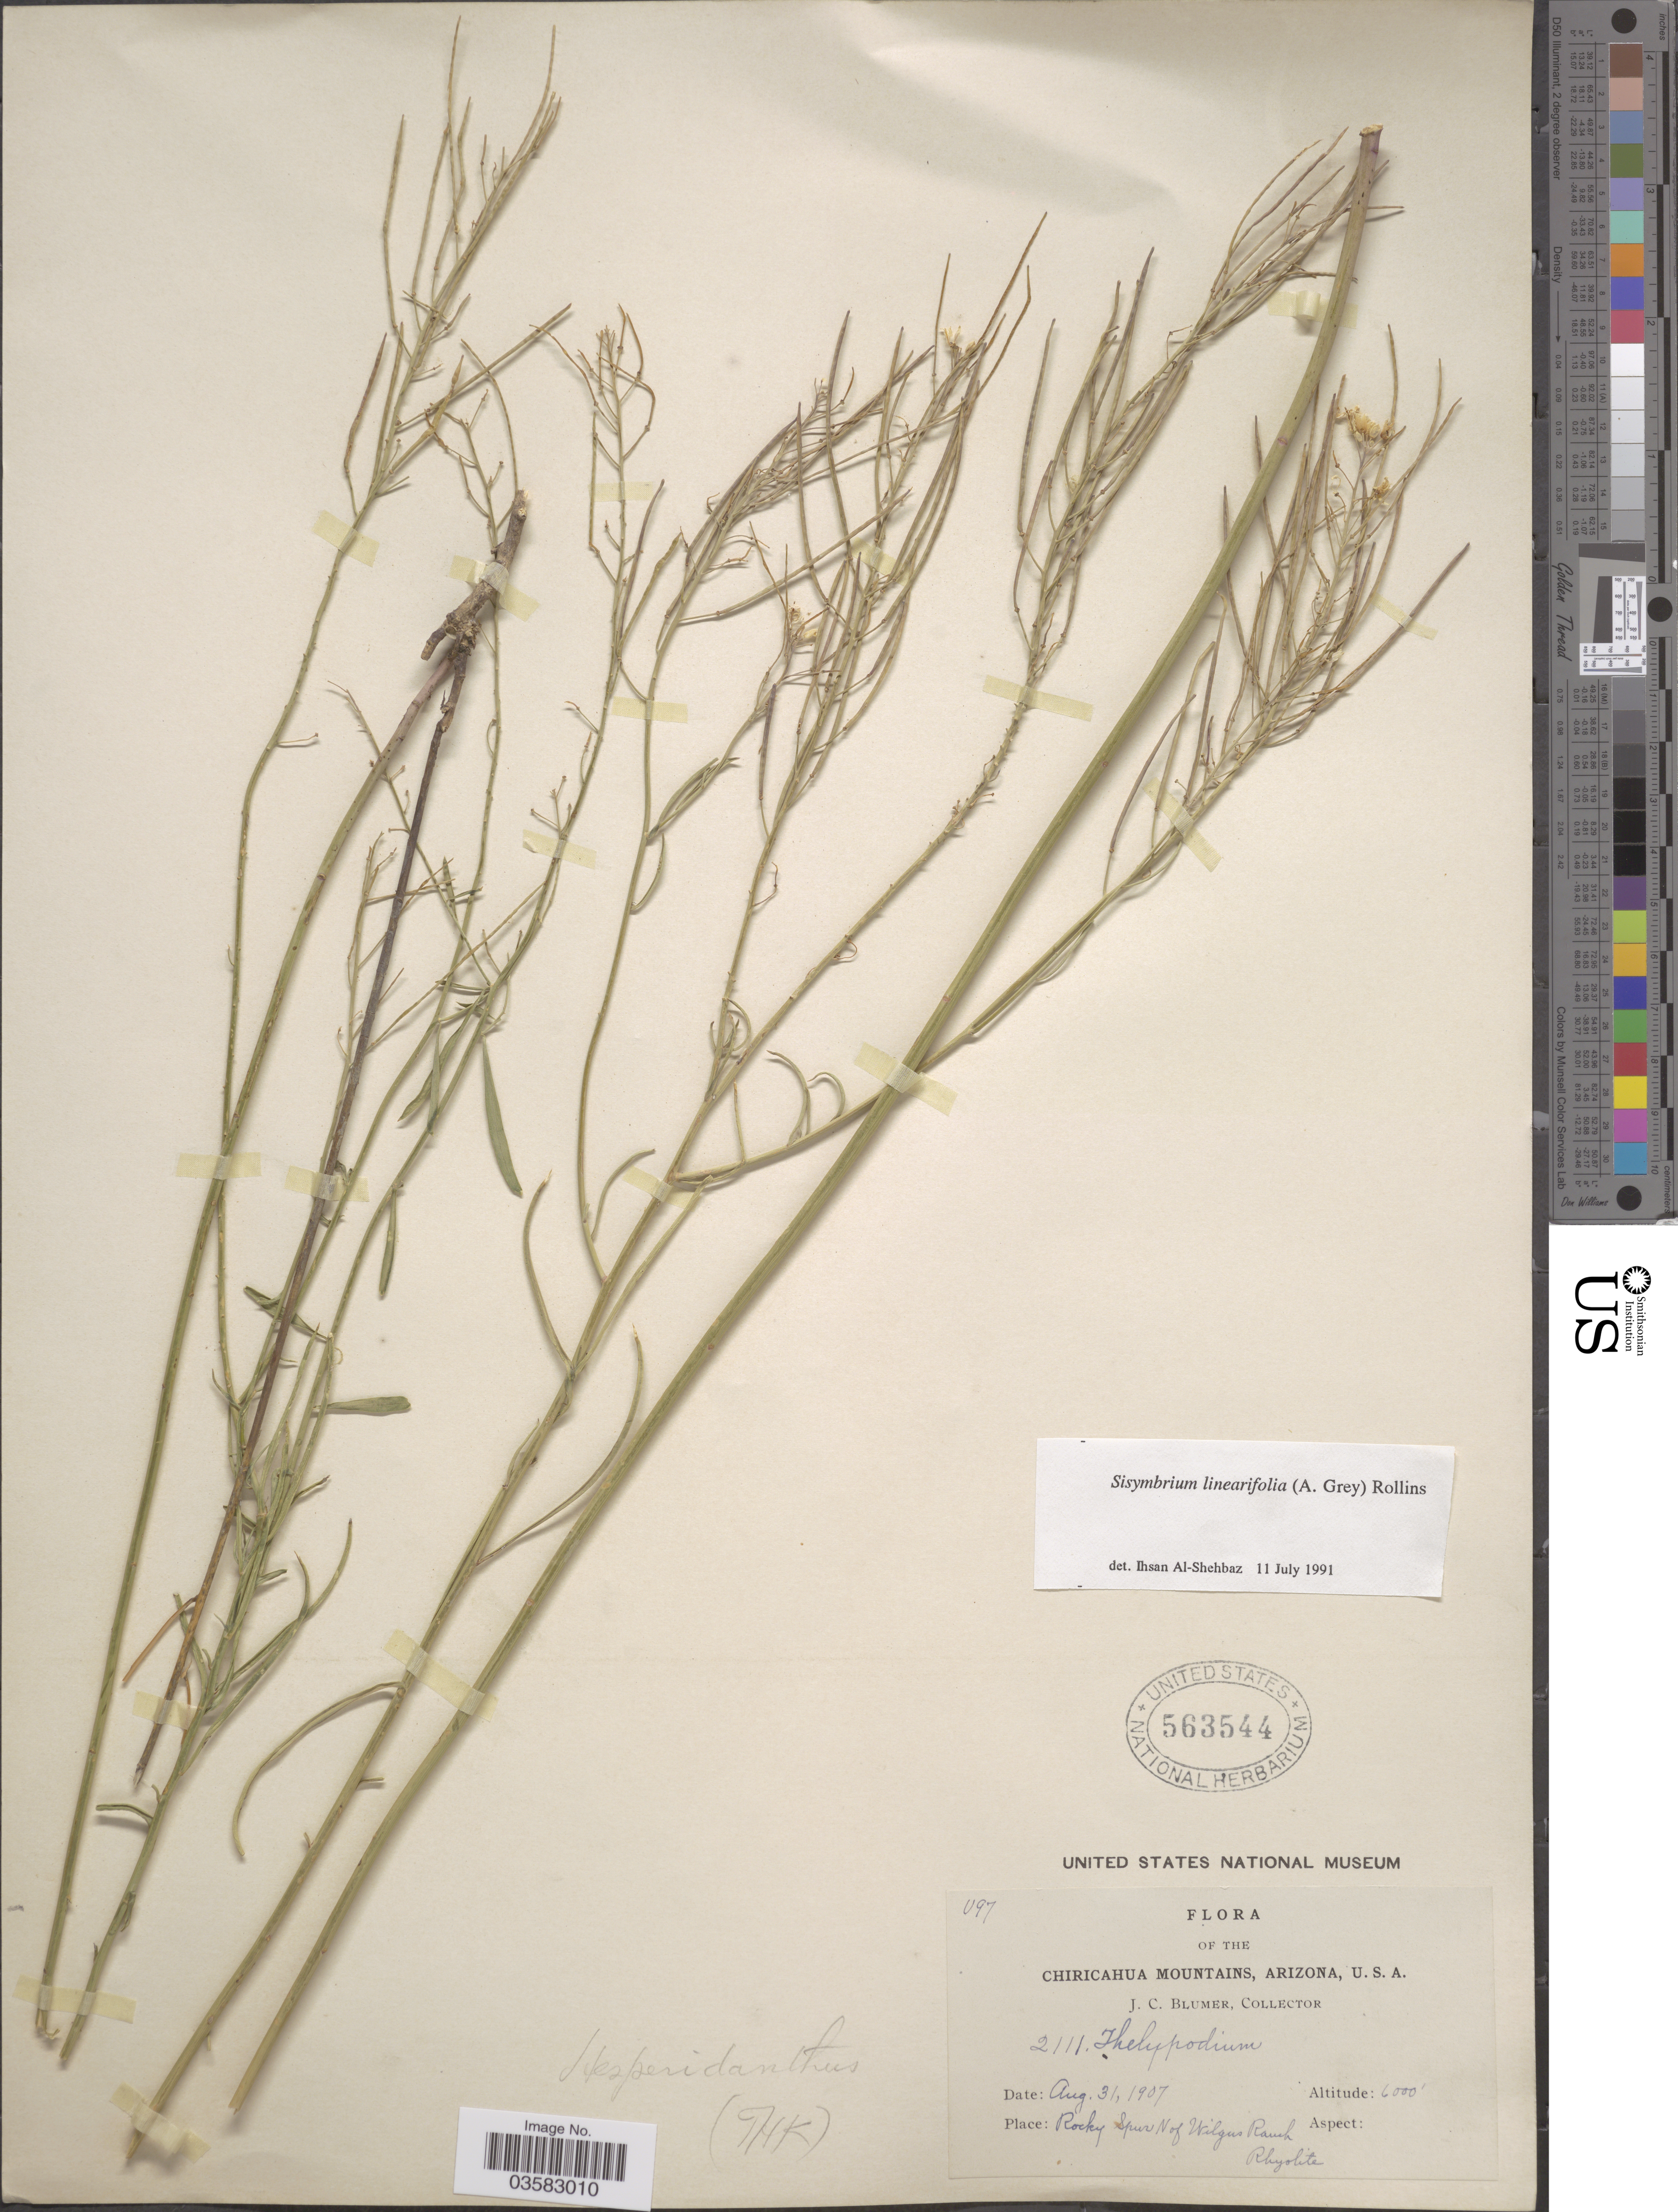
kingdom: Plantae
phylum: Tracheophyta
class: Magnoliopsida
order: Brassicales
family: Brassicaceae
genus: Sisymbrium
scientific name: Sisymbrium linearifolium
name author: (A. Gray) Payson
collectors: J. C. Blumer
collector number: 2111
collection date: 1907-08-31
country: United States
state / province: Arizona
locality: Chiricahua Mountains. Rocky Spur N of Wilgus Ranch Rhyolite.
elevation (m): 1829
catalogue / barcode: US 563544